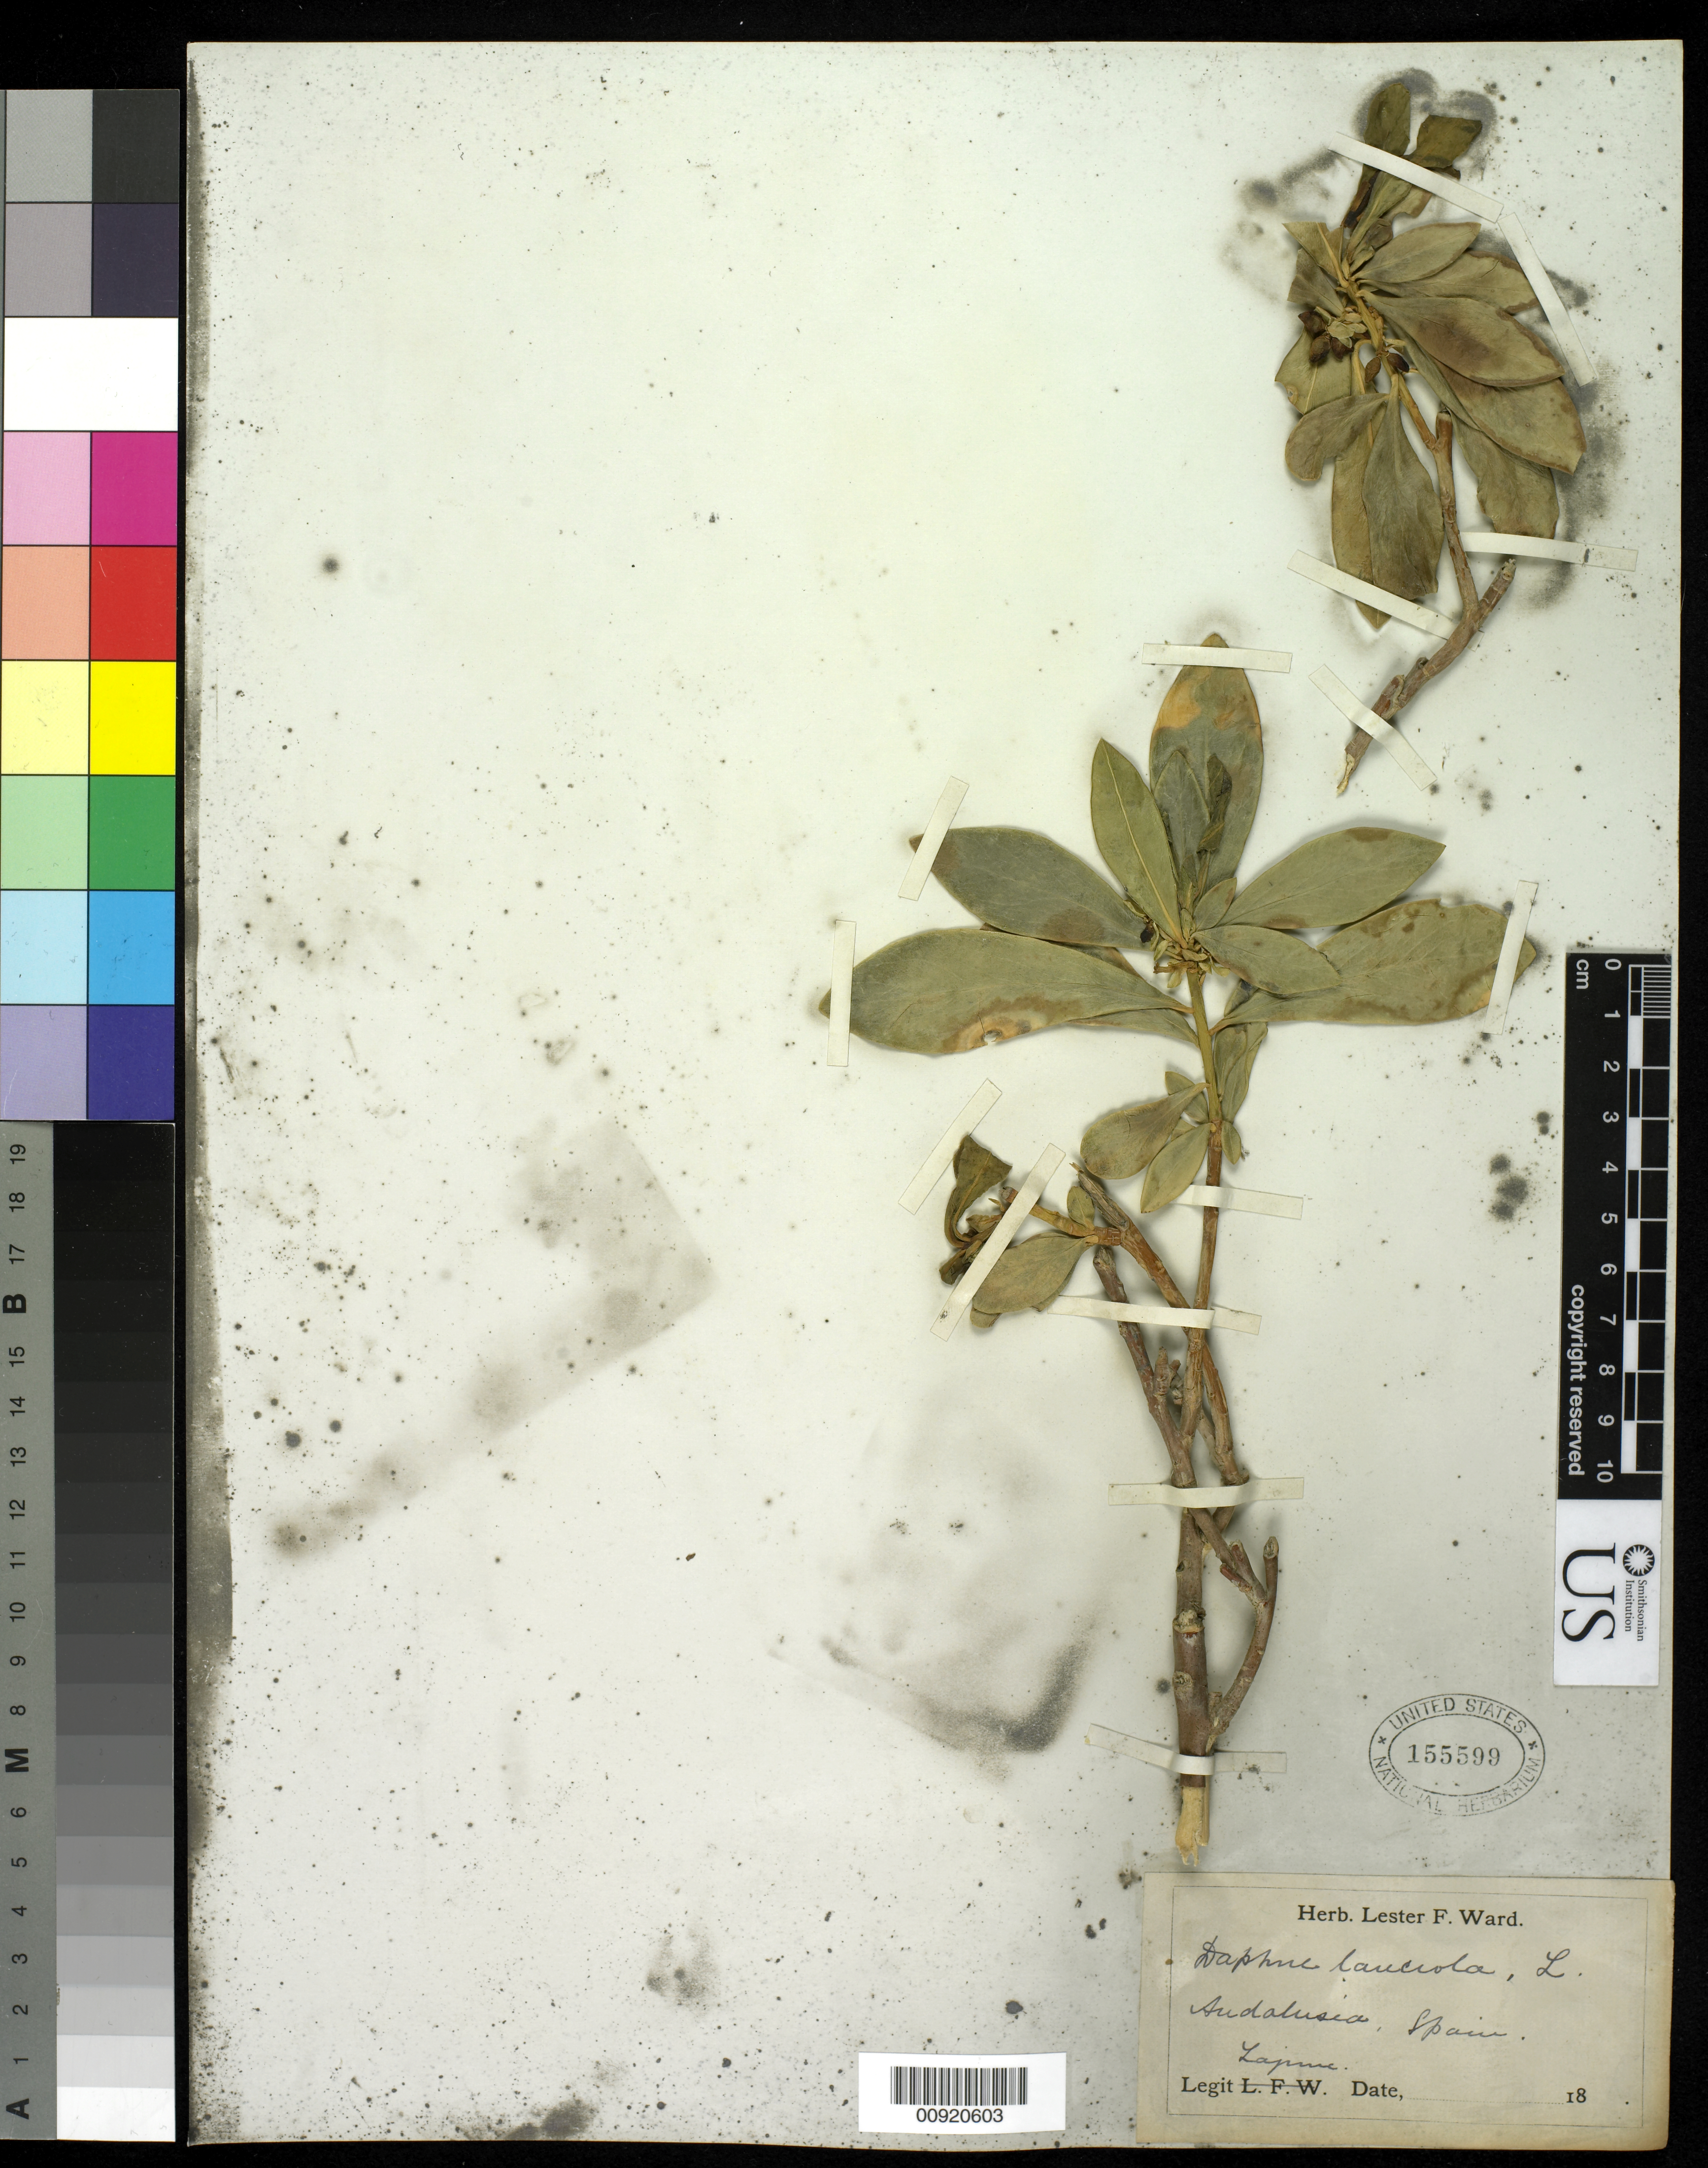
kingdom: Plantae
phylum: Tracheophyta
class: Magnoliopsida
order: Malvales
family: Thymelaeaceae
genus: Daphne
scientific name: Daphne laureola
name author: L.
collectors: L. F. Ward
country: Spain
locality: Andalusia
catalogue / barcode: US 155599